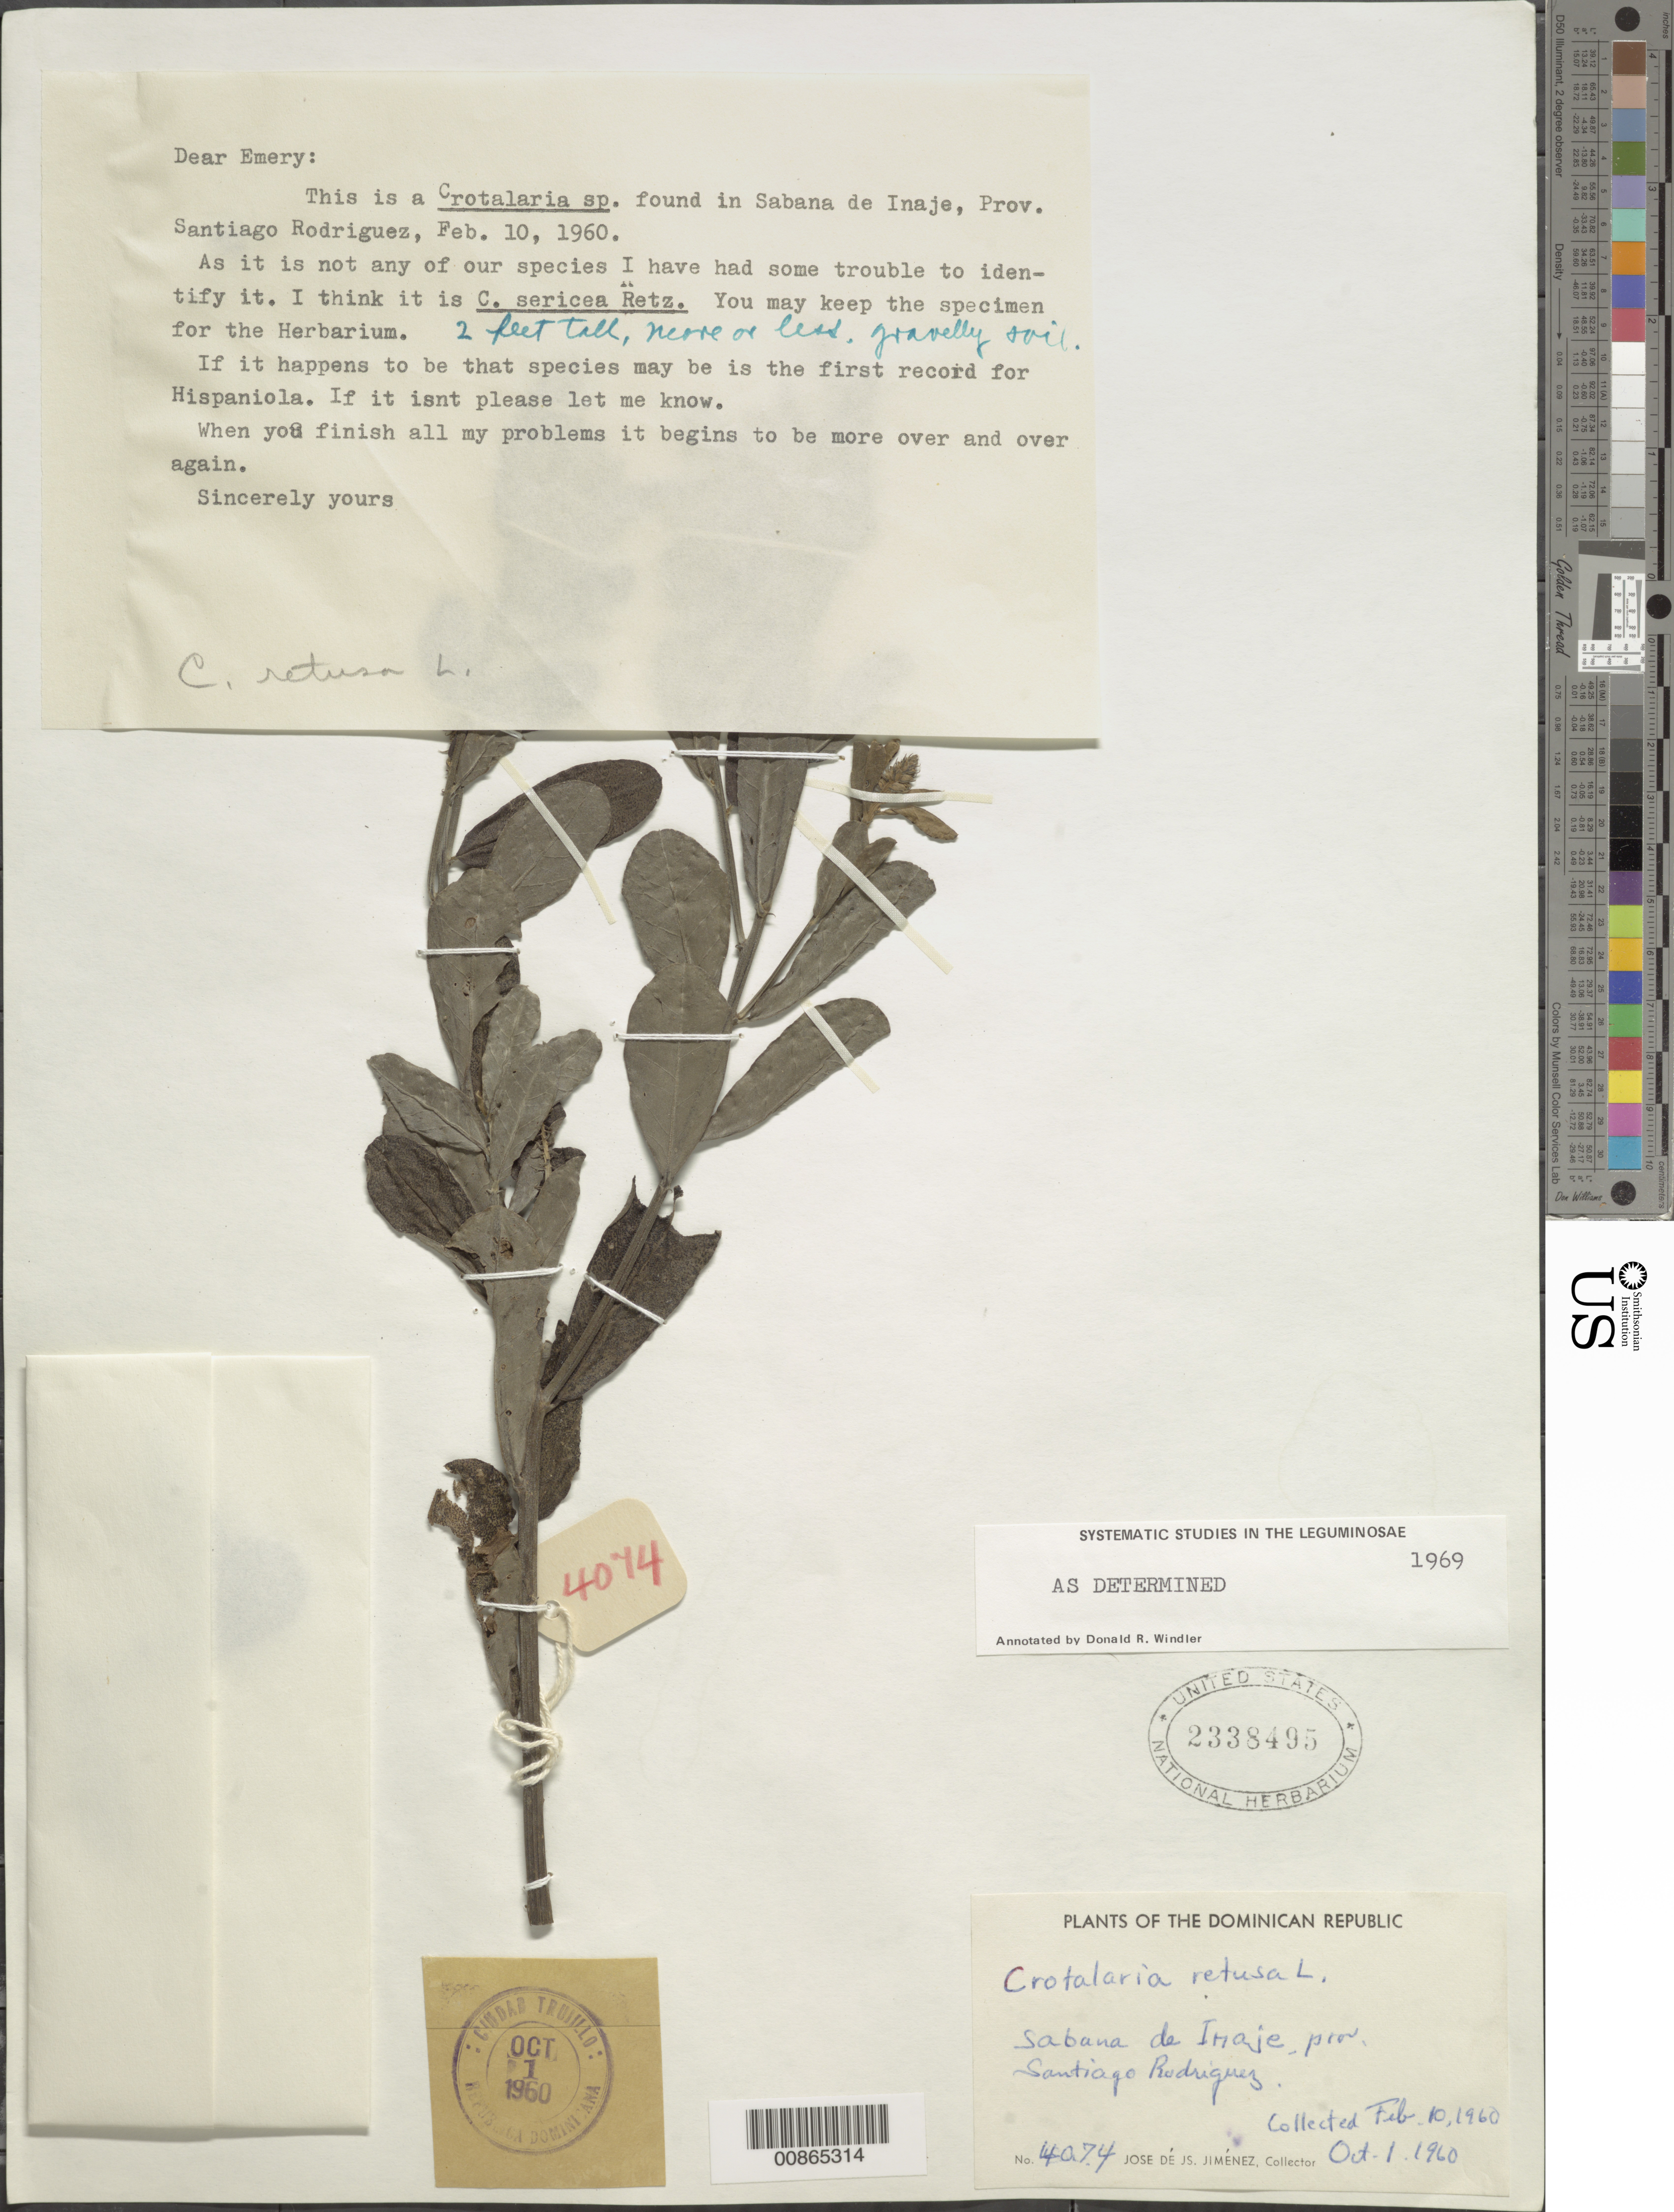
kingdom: Plantae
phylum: Tracheophyta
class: Magnoliopsida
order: Fabales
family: Fabaceae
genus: Crotalaria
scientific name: Crotalaria retusa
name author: L.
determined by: Windler, D. R.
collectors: J. J. Jiménez Almonte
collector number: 4074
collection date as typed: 10 Feb 1960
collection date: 1960-02-10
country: Dominican Republic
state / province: Santiago Rodríguez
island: Hispaniola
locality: Sabana de Inaje.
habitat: Gravelly soil.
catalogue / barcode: US 2338495